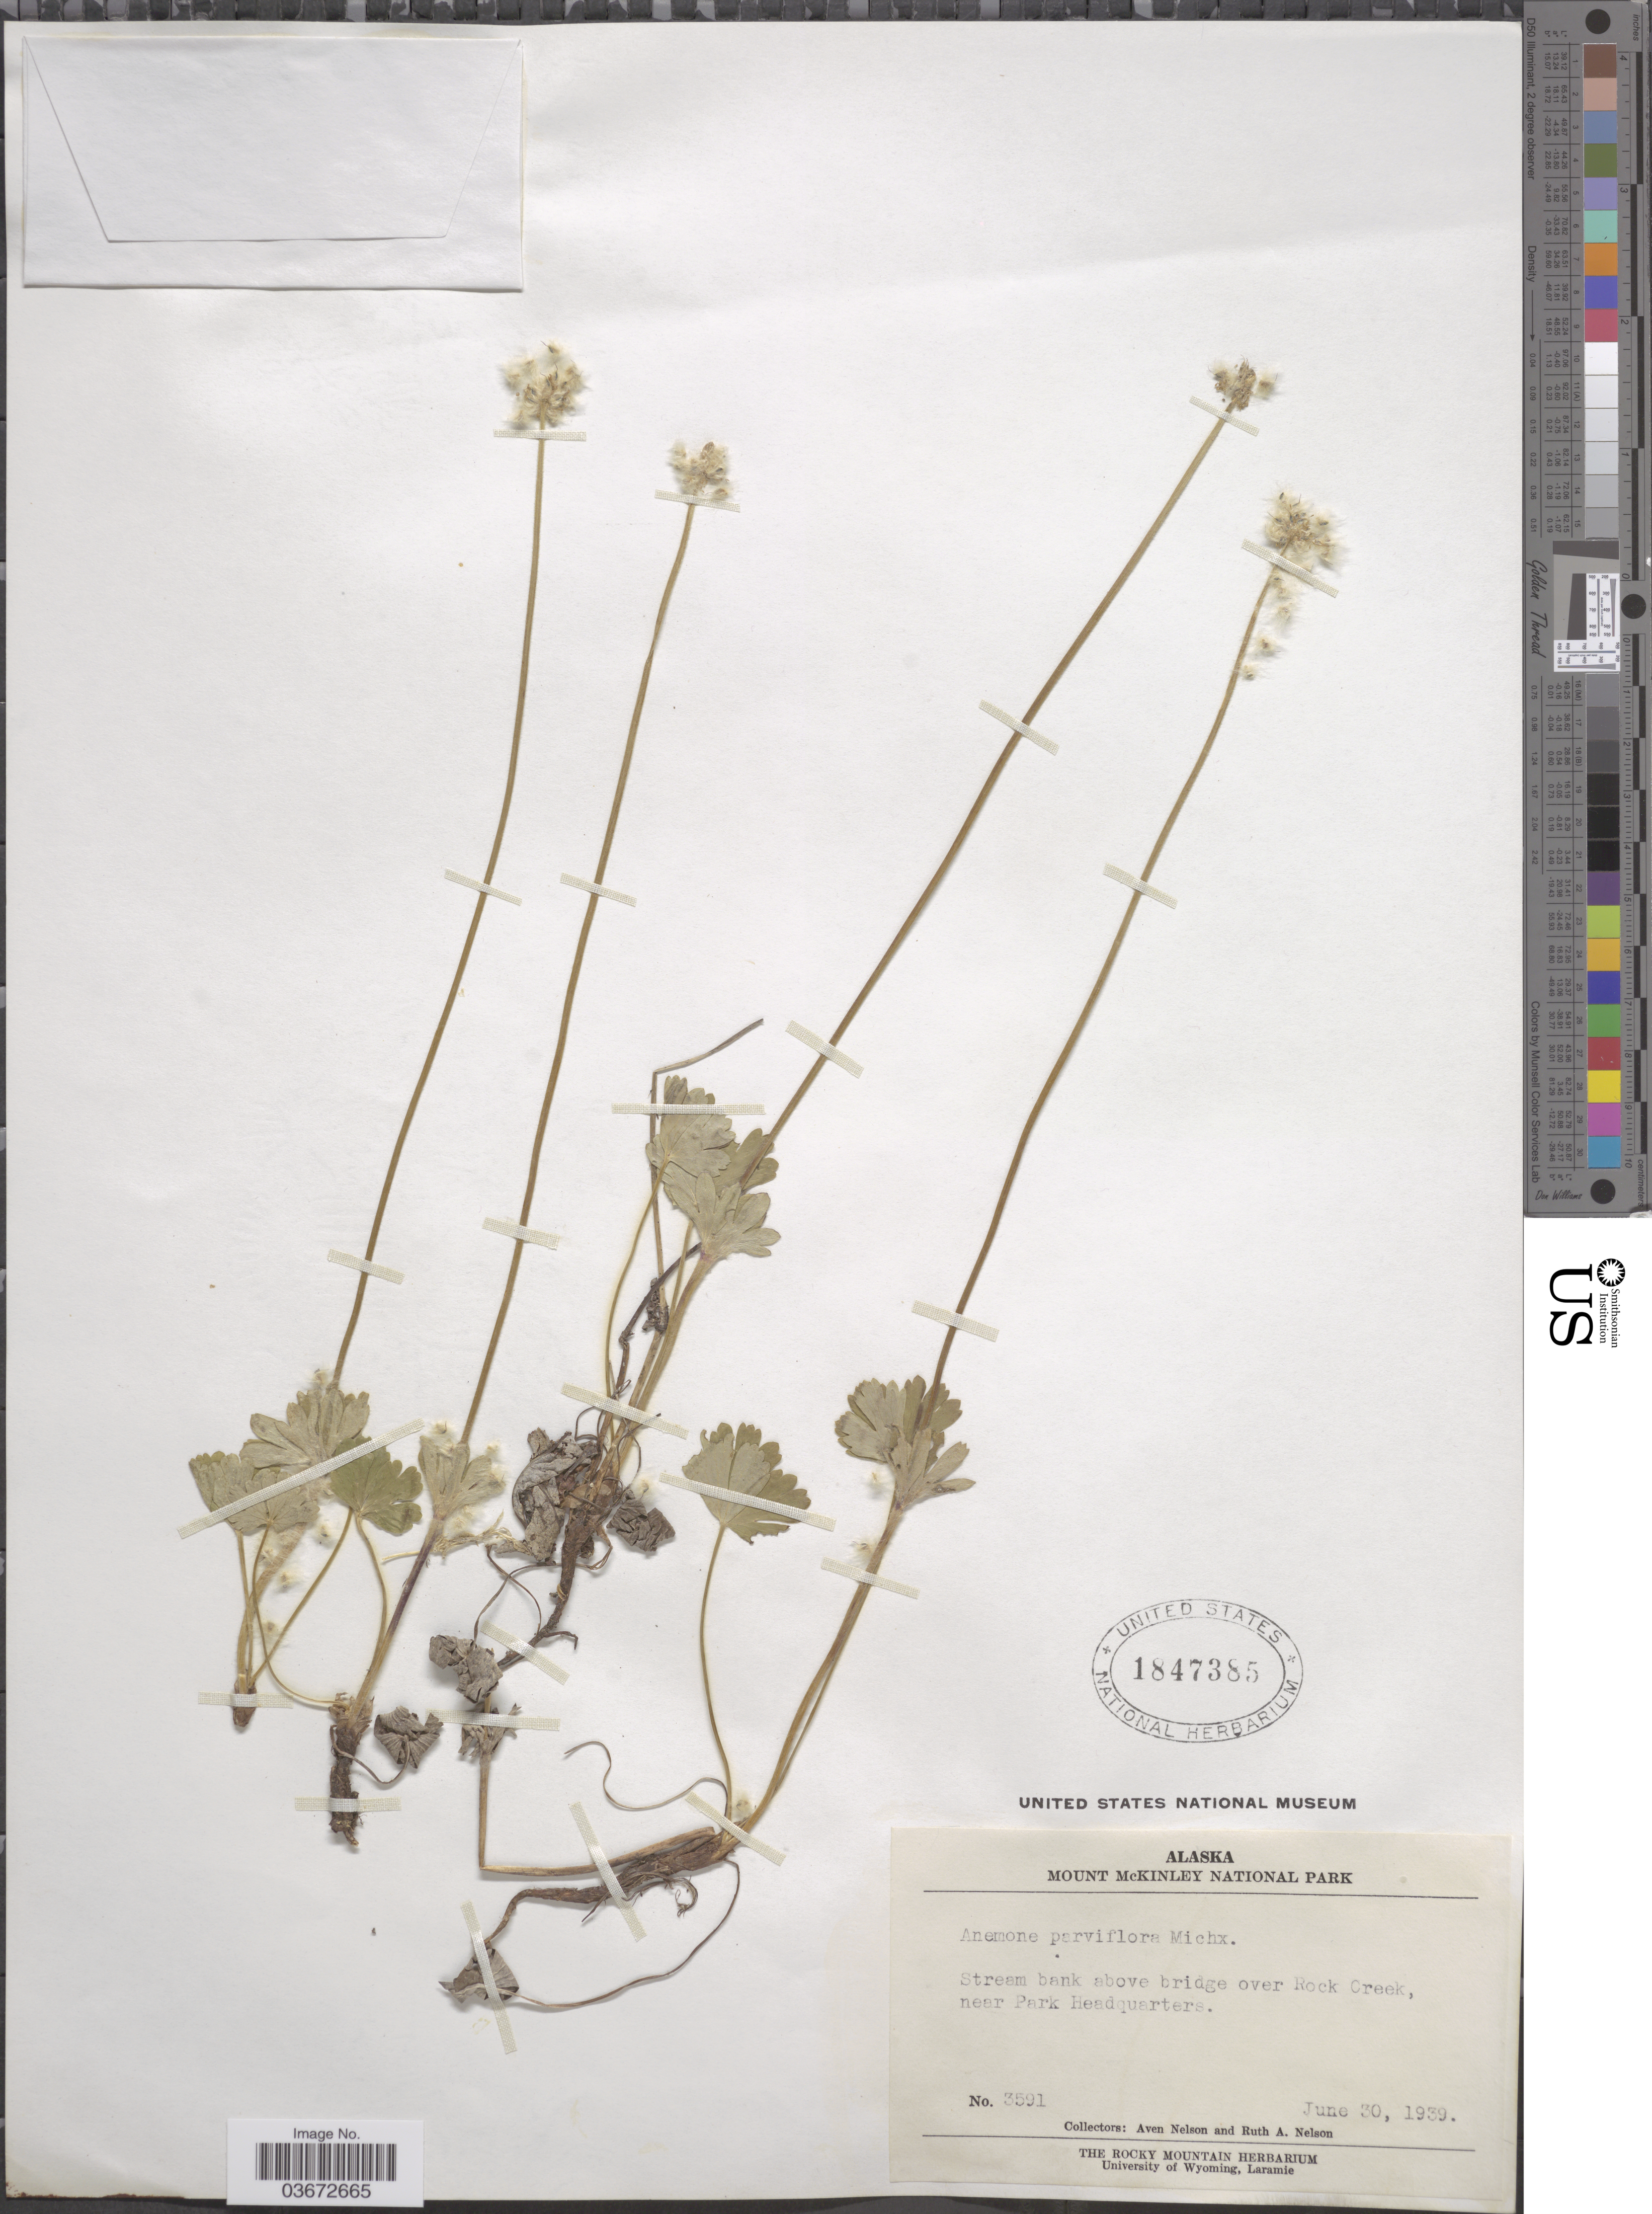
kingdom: Plantae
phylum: Tracheophyta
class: Magnoliopsida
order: Ranunculales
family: Ranunculaceae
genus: Anemone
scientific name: Anemone parviflora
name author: Michx.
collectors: A. Nelson & R. A. Nelson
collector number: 3591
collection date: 1939-06-30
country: United States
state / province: Alaska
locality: Mount McKinley National Park. Stream bank above bridge over Rock Creek, near Park Headquarters.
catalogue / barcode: US 1847385